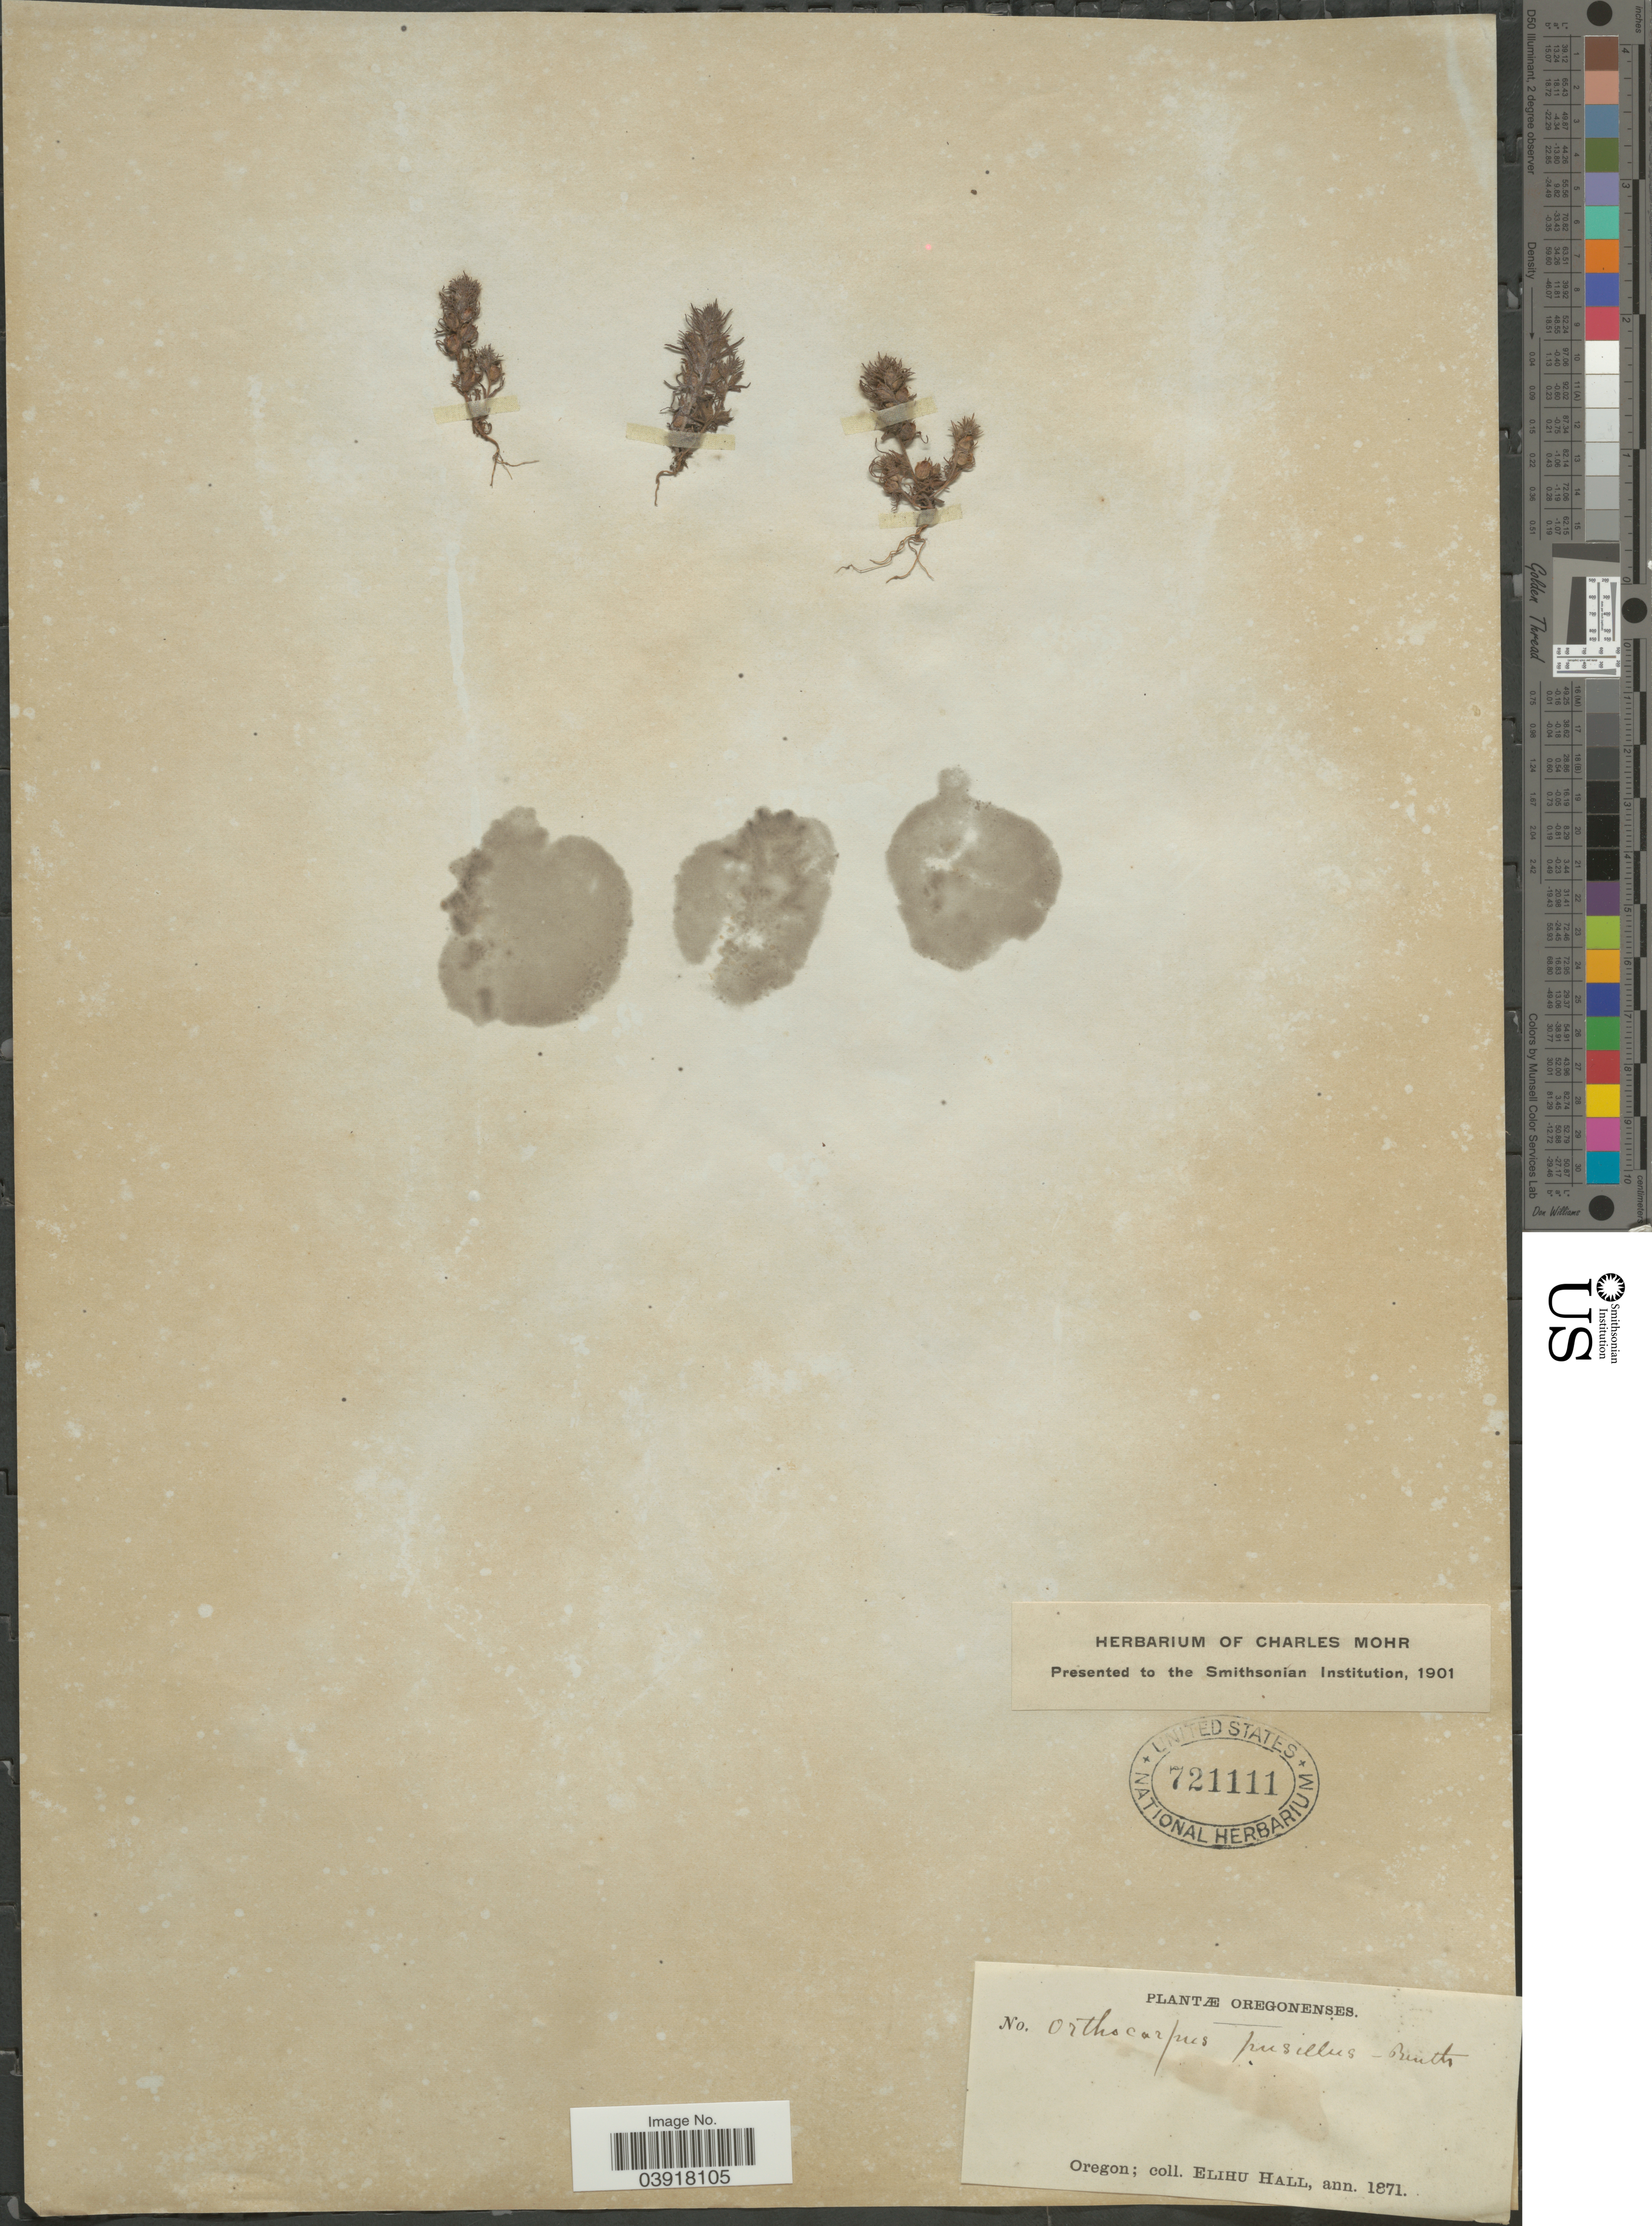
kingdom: Plantae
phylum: Tracheophyta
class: Magnoliopsida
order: Lamiales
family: Orobanchaceae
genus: Orthocarpus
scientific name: Orthocarpus pusillus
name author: Benth.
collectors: E. Hall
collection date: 1871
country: United States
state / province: Oregon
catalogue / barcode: US 721111